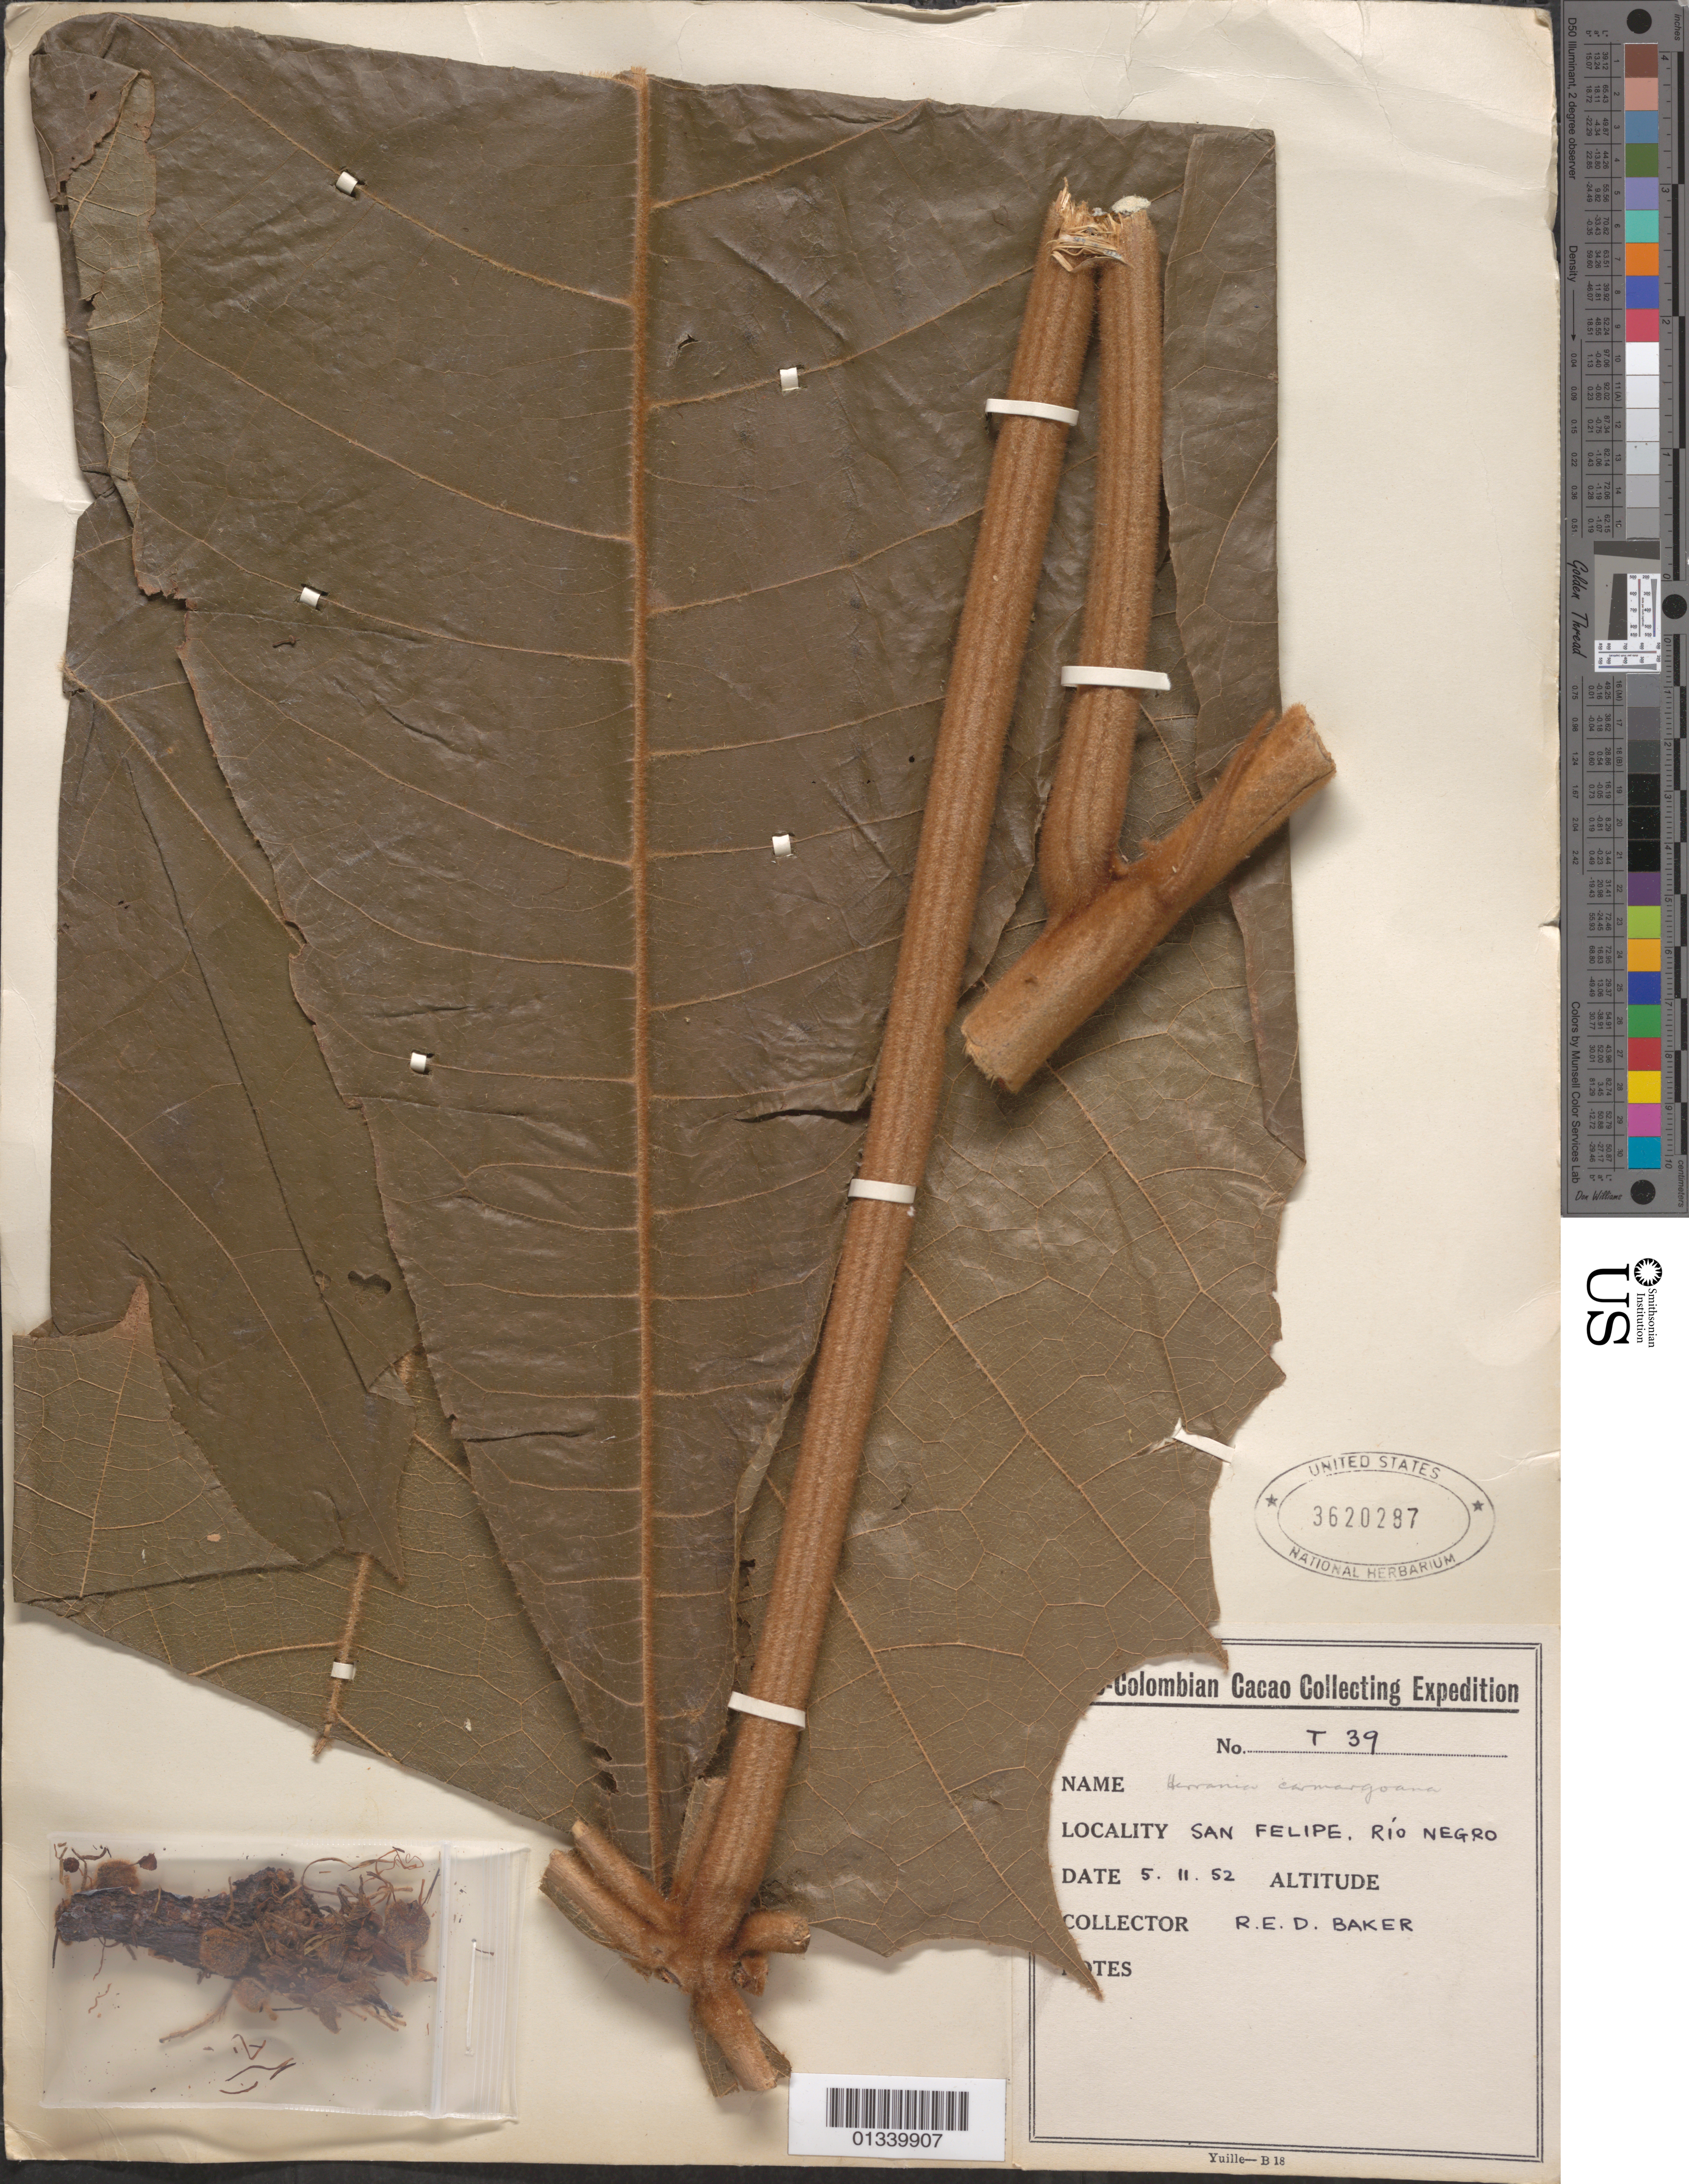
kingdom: Plantae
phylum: Tracheophyta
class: Magnoliopsida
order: Malvales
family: Malvaceae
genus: Theobroma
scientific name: Theobroma atrorubens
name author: (Huber) Ducke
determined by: Dorr, Laurence J., Curator (BOT), Smithsonian Institution - National Museum of Natural History (UNITED STATES)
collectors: R. E. D. Baker & P. C. Holliday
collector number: T-39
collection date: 1952-11-05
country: Colombia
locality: San Felipe. Rio Negro.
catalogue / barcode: US 3620287